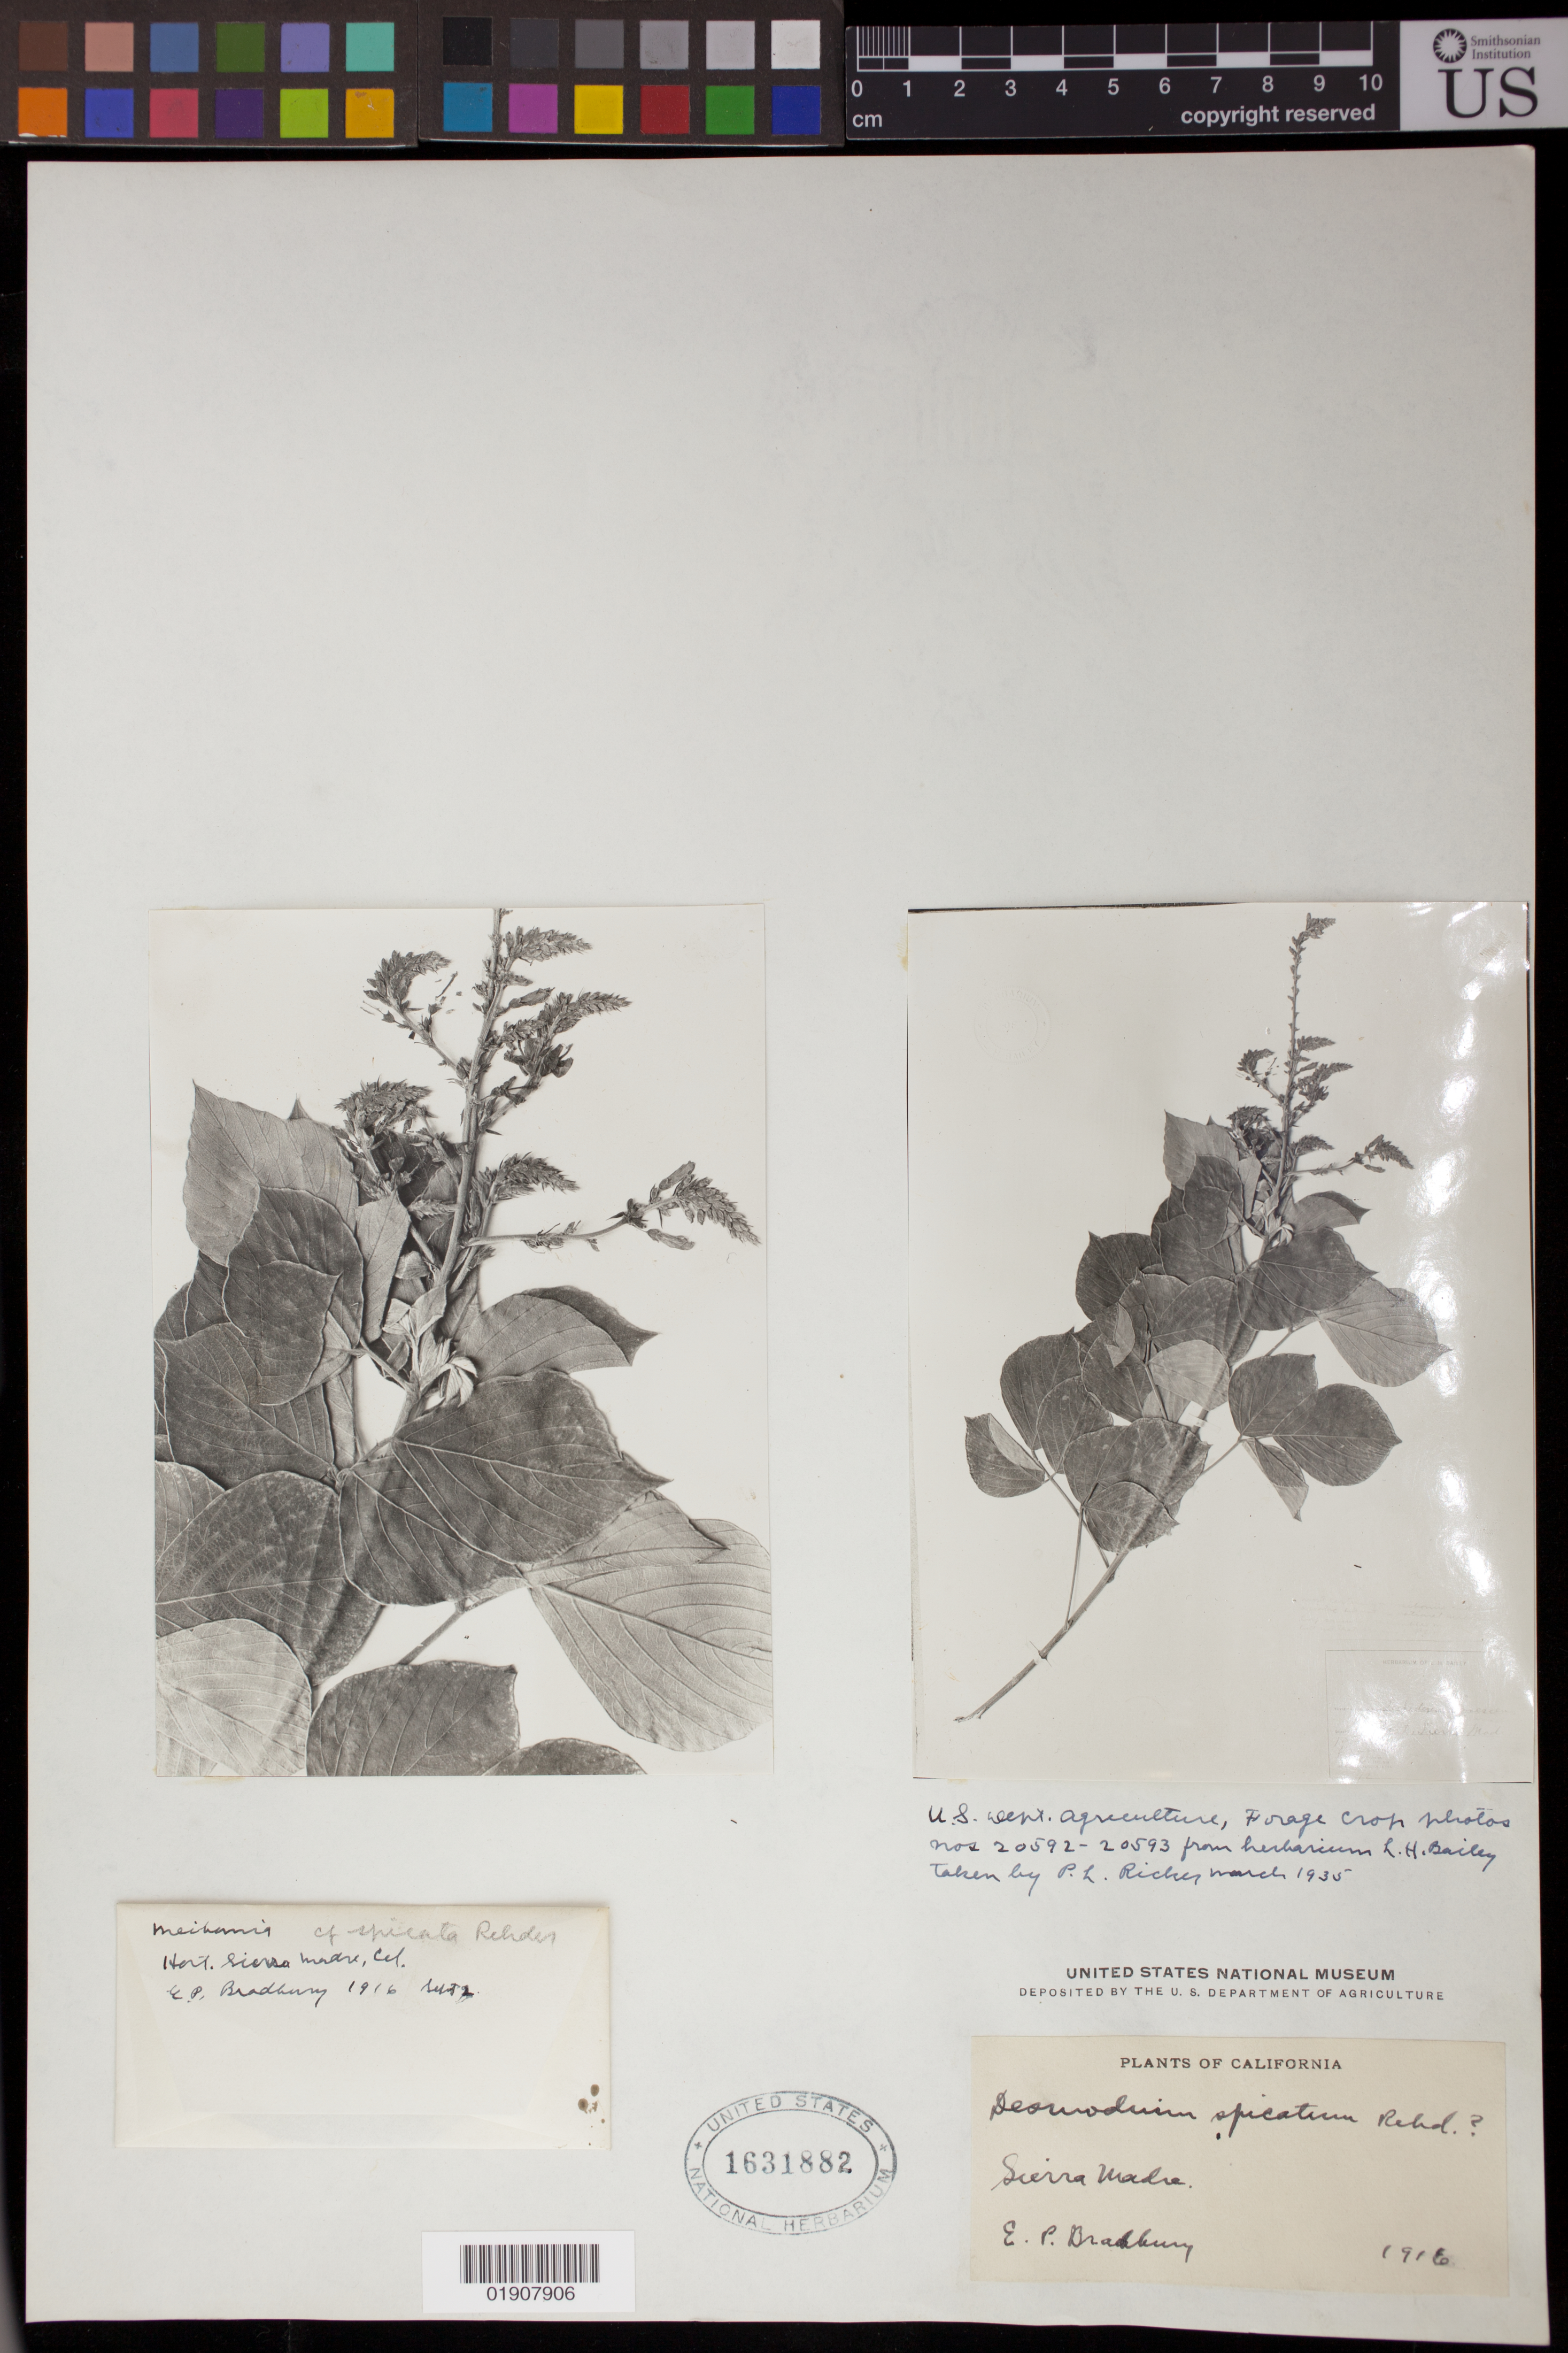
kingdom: Plantae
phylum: Tracheophyta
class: Magnoliopsida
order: Fabales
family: Fabaceae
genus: Desmodium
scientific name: Desmodium sp.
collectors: E. Bradbury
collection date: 1916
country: United States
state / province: California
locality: Sierra Madre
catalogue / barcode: US 1631882